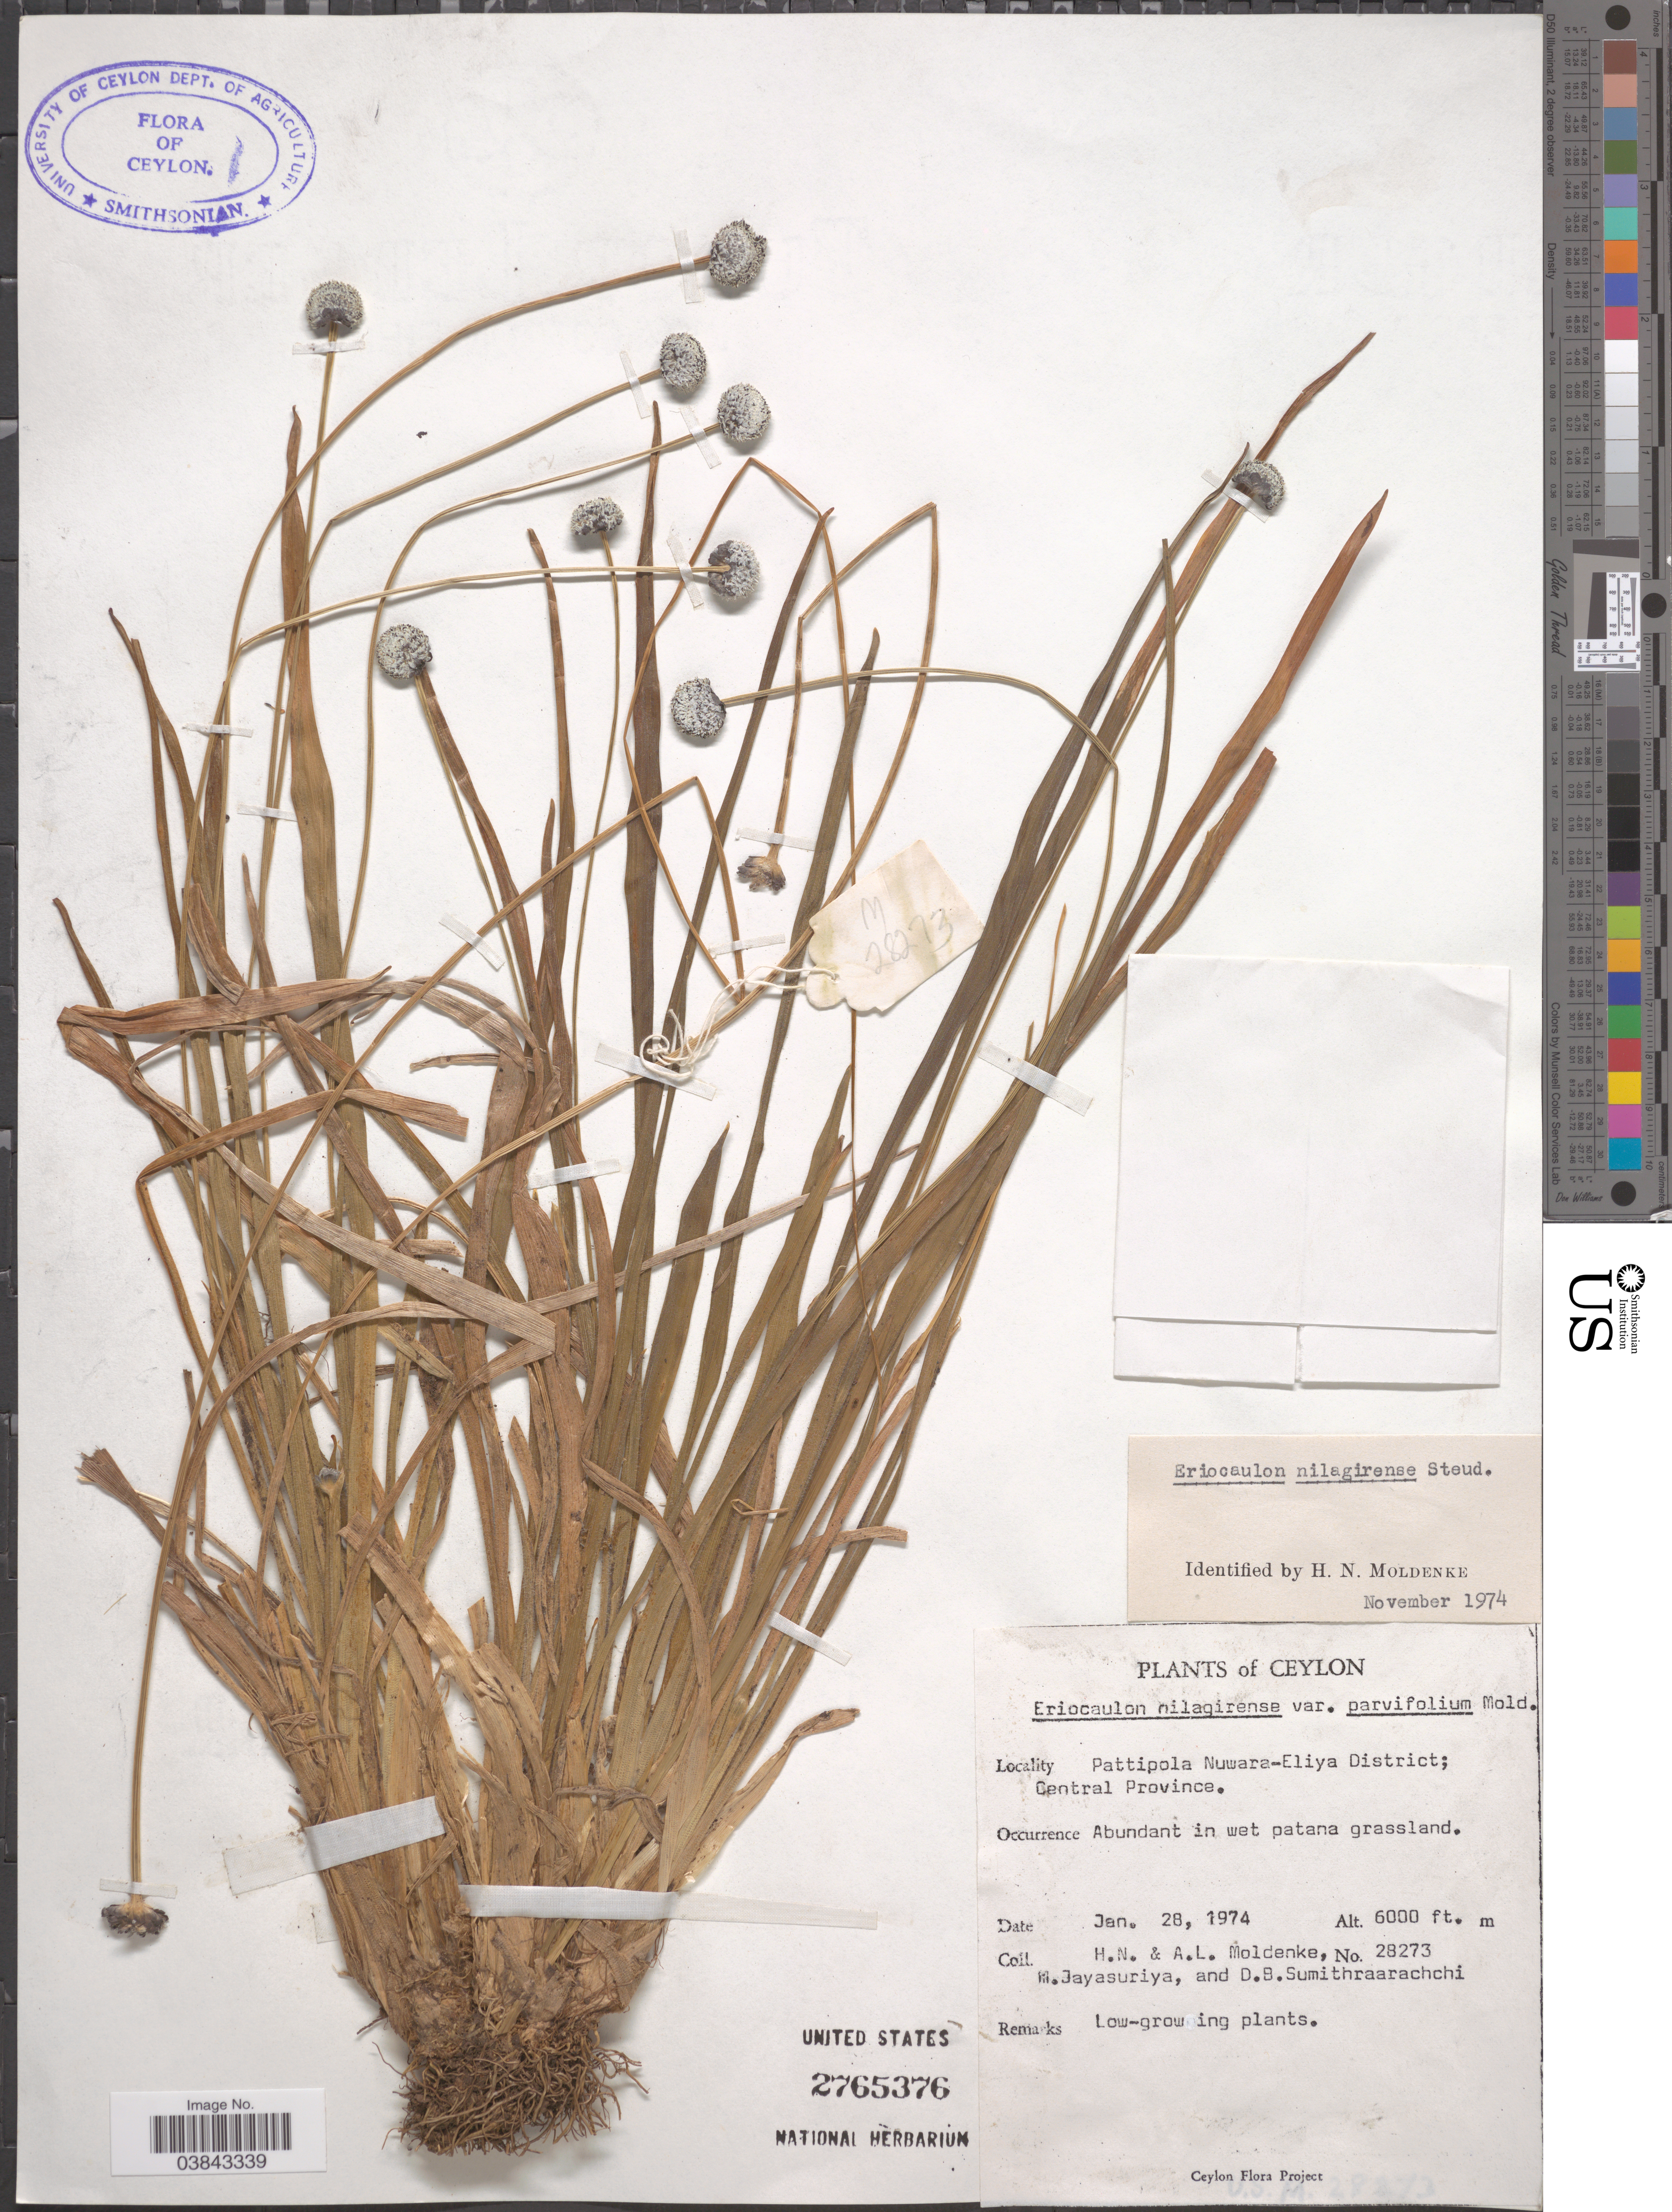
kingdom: Plantae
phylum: Tracheophyta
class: Liliopsida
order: Poales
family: Eriocaulaceae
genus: Eriocaulon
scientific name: Eriocaulon brownianum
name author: Mart.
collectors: H. N. Moldenke, A. L. Moldenke, M. Jayasuriya & D. B. Sumithraarachchi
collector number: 28273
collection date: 1974-01-28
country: Sri Lanka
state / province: Central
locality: Ceylon. Pattipola Nuwara-Eliya District; Central Province.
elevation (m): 1829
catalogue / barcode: US 2765376